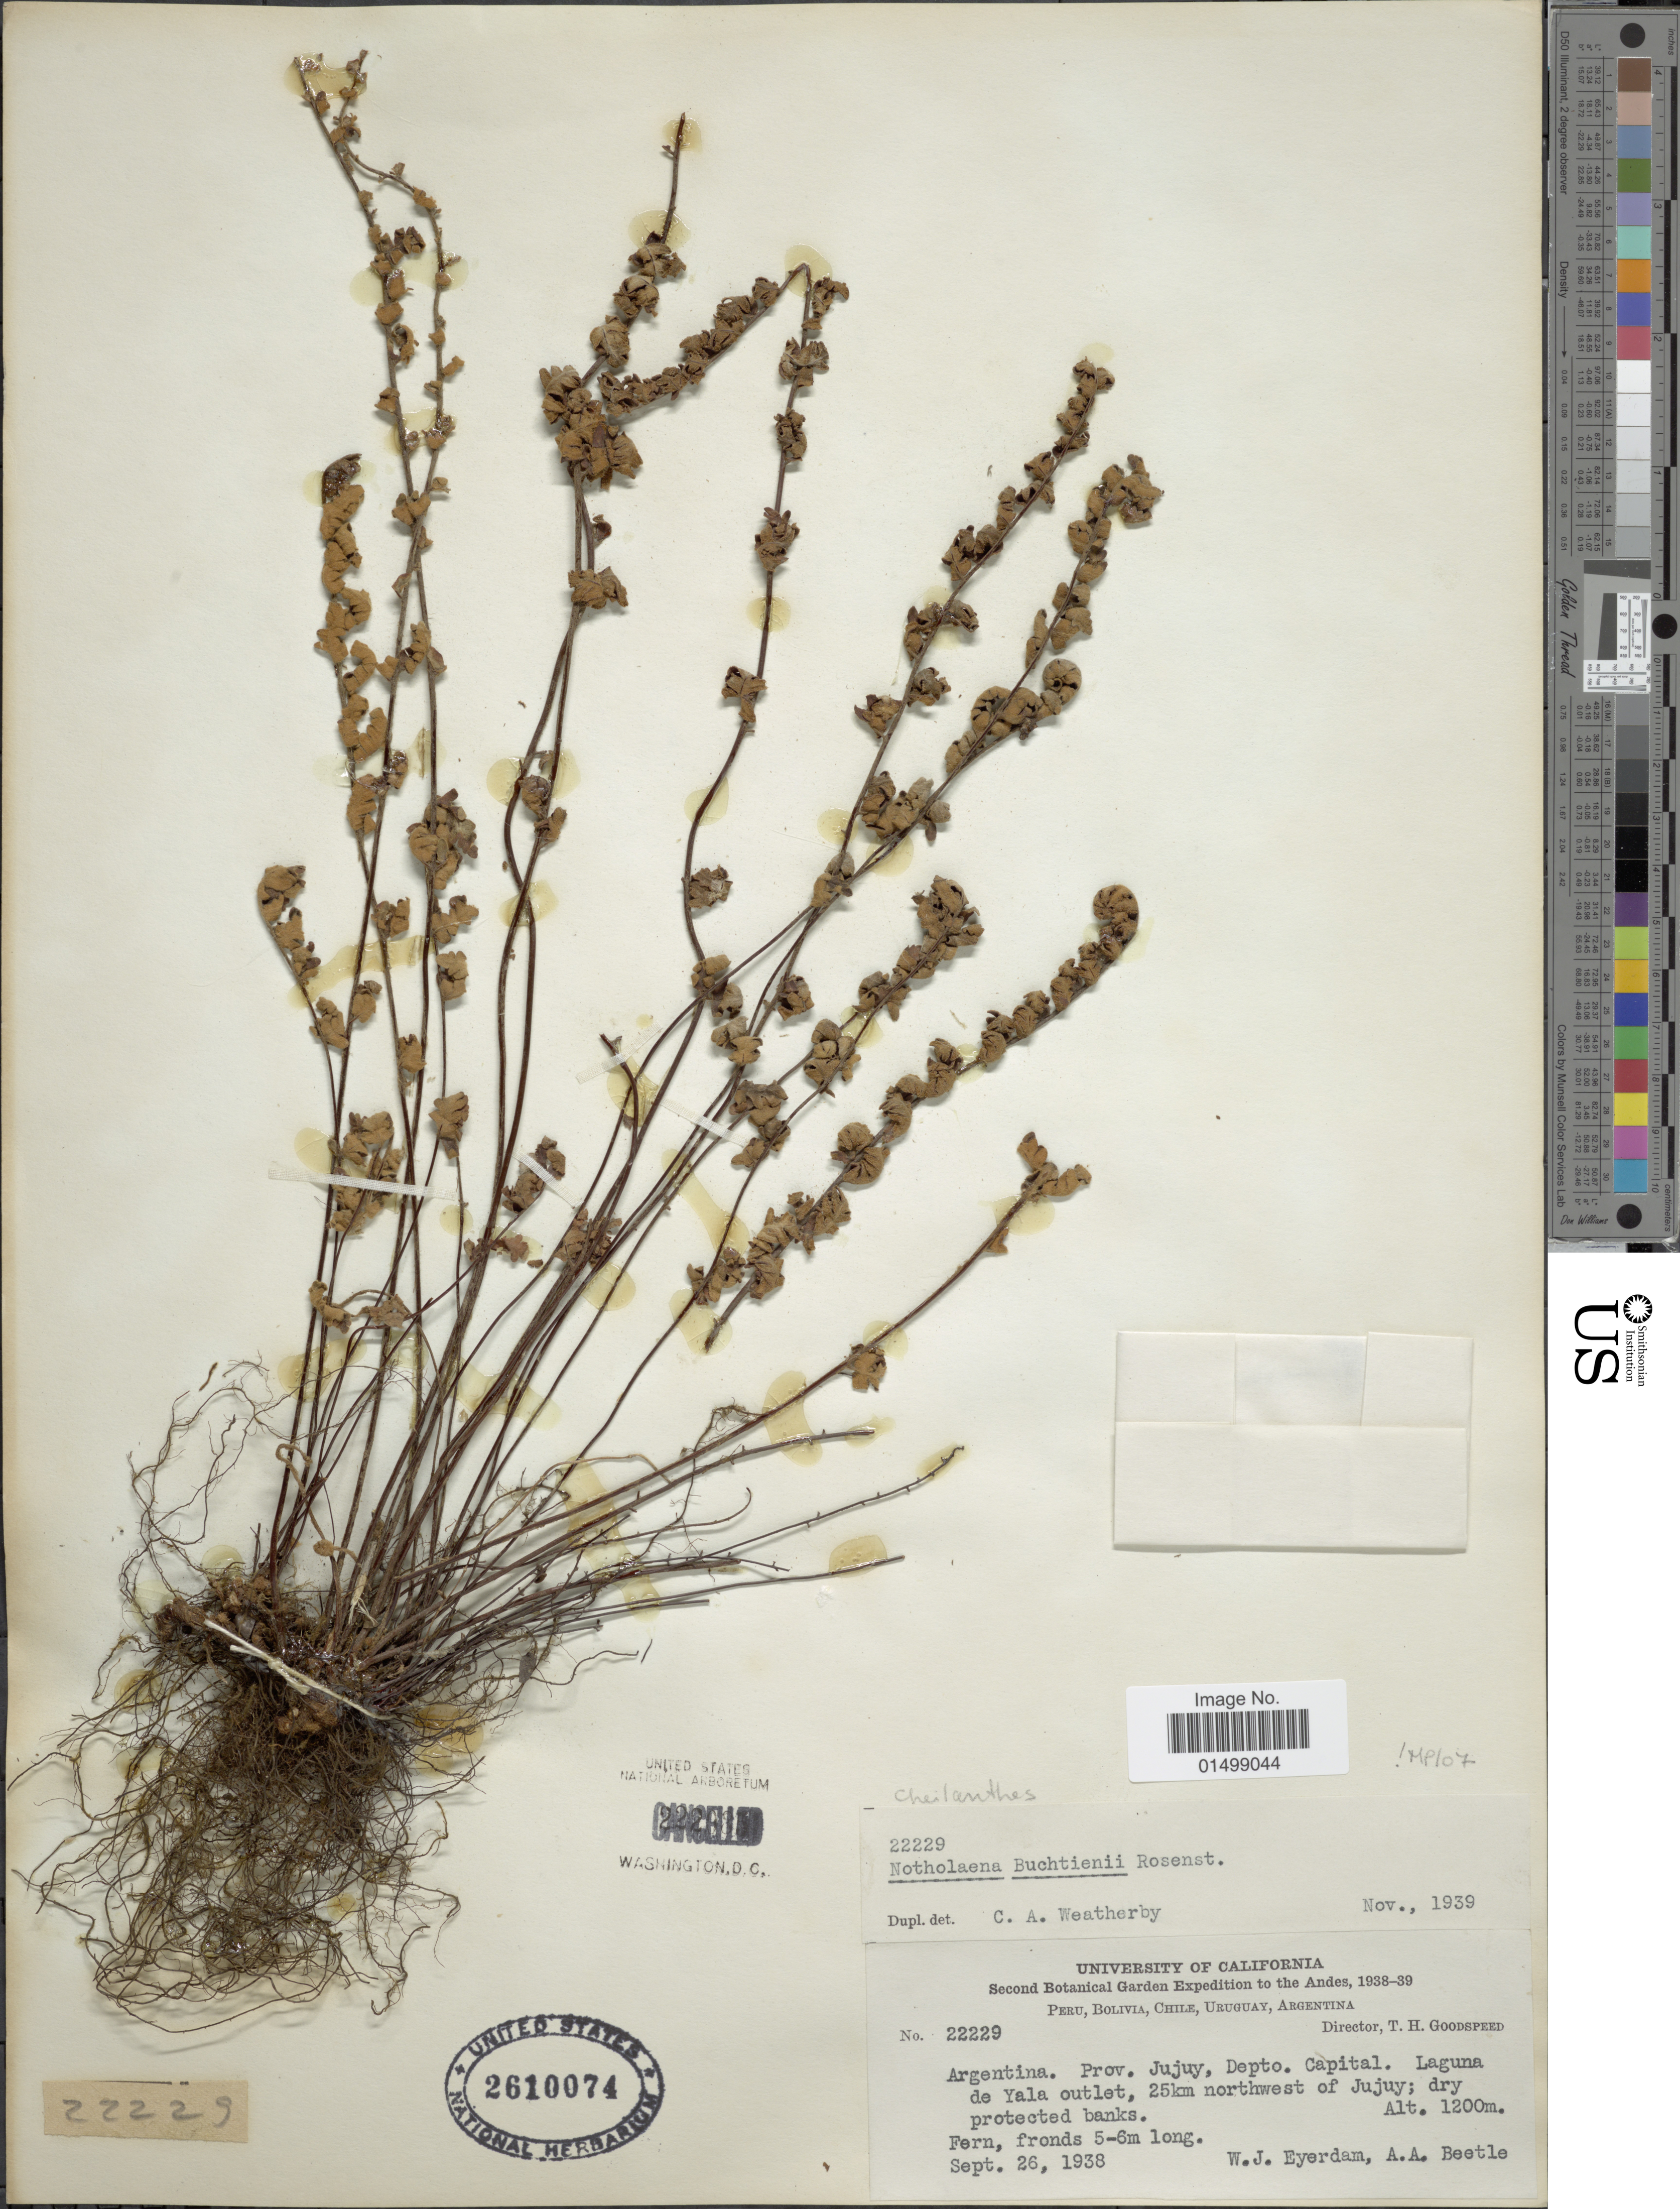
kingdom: Plantae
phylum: Tracheophyta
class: Polypodiopsida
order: Polypodiales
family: Pteridaceae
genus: Cheilanthes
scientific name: Cheilanthes buchtienii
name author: (Rosenst.) R.M. Tryon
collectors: W. J. Eyerdam & A. A. Beetle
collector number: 22229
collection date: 1938-09-26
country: Argentina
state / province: Jujuy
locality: Capital. laguna de Yala outlet, 25 km northwest of Jujuy; dry protected banks.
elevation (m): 1200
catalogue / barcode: US 2610074